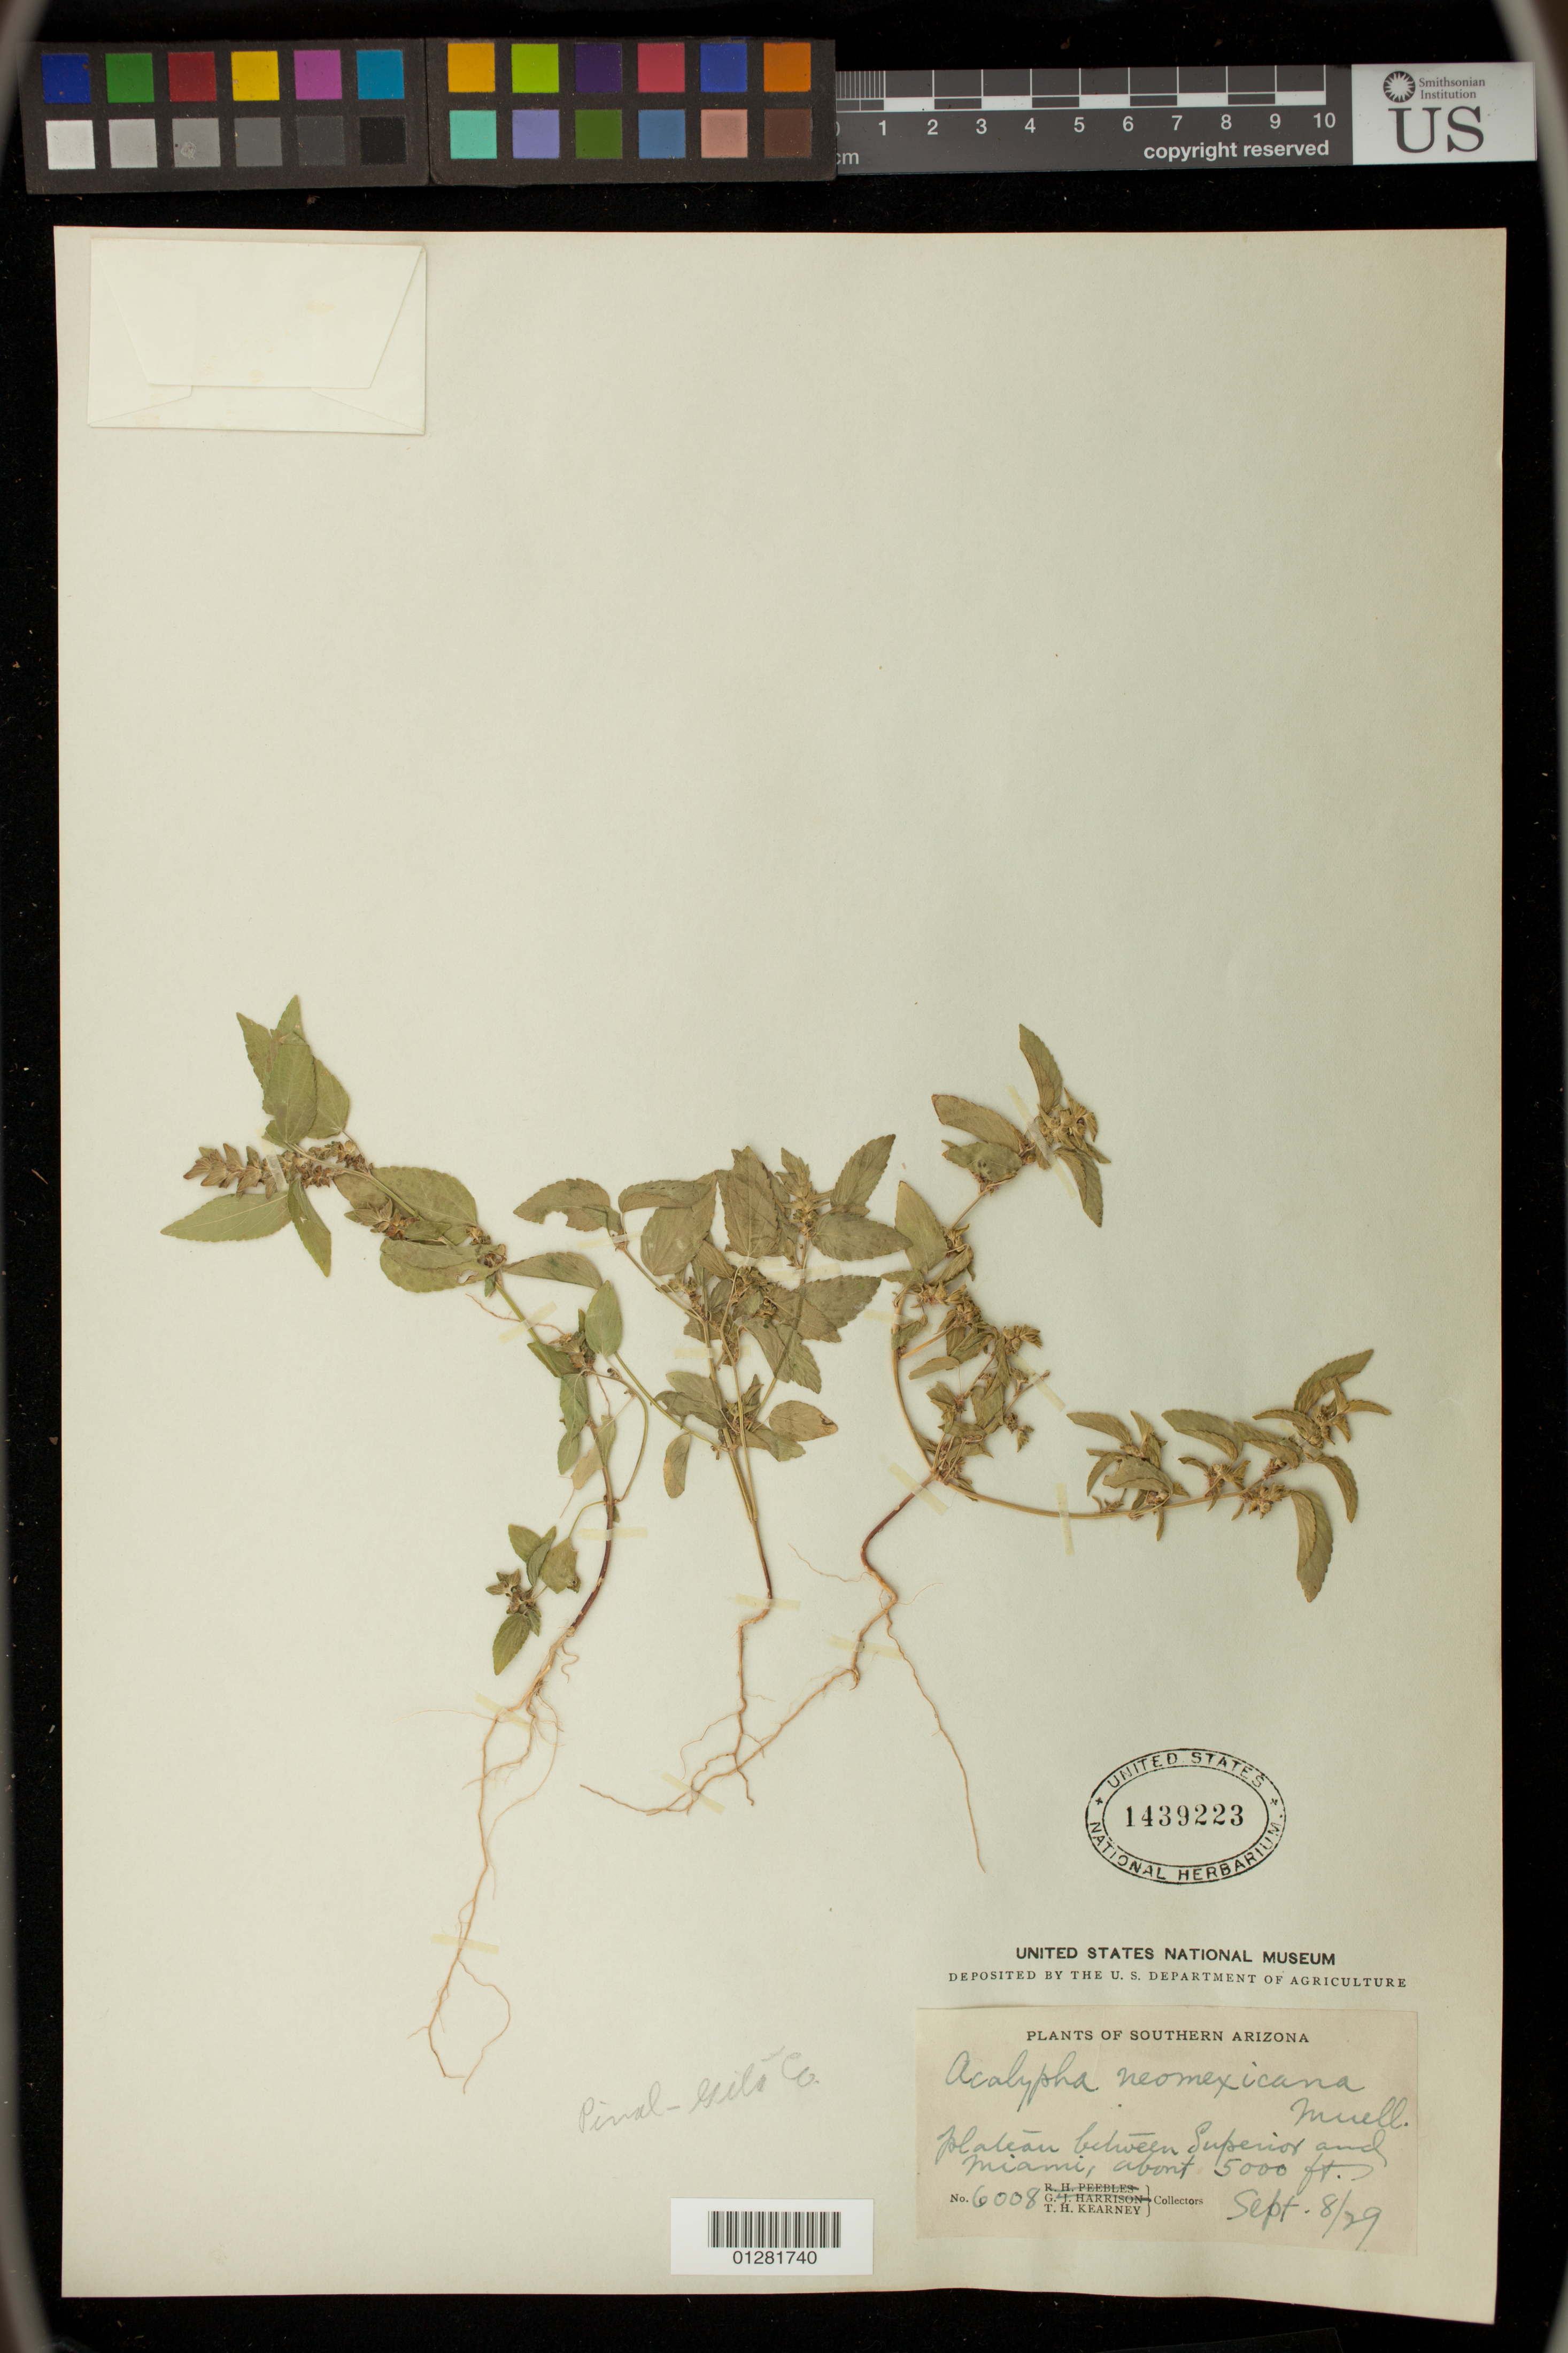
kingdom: Plantae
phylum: Tracheophyta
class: Magnoliopsida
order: Malpighiales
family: Euphorbiaceae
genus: Acalypha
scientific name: Acalypha neomexicana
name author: Müll. Arg.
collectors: T. H. Kearney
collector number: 6008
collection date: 1929-09-08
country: United States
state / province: Arizona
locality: Plateau between Superior and Miami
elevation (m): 1524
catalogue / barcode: US 1439223